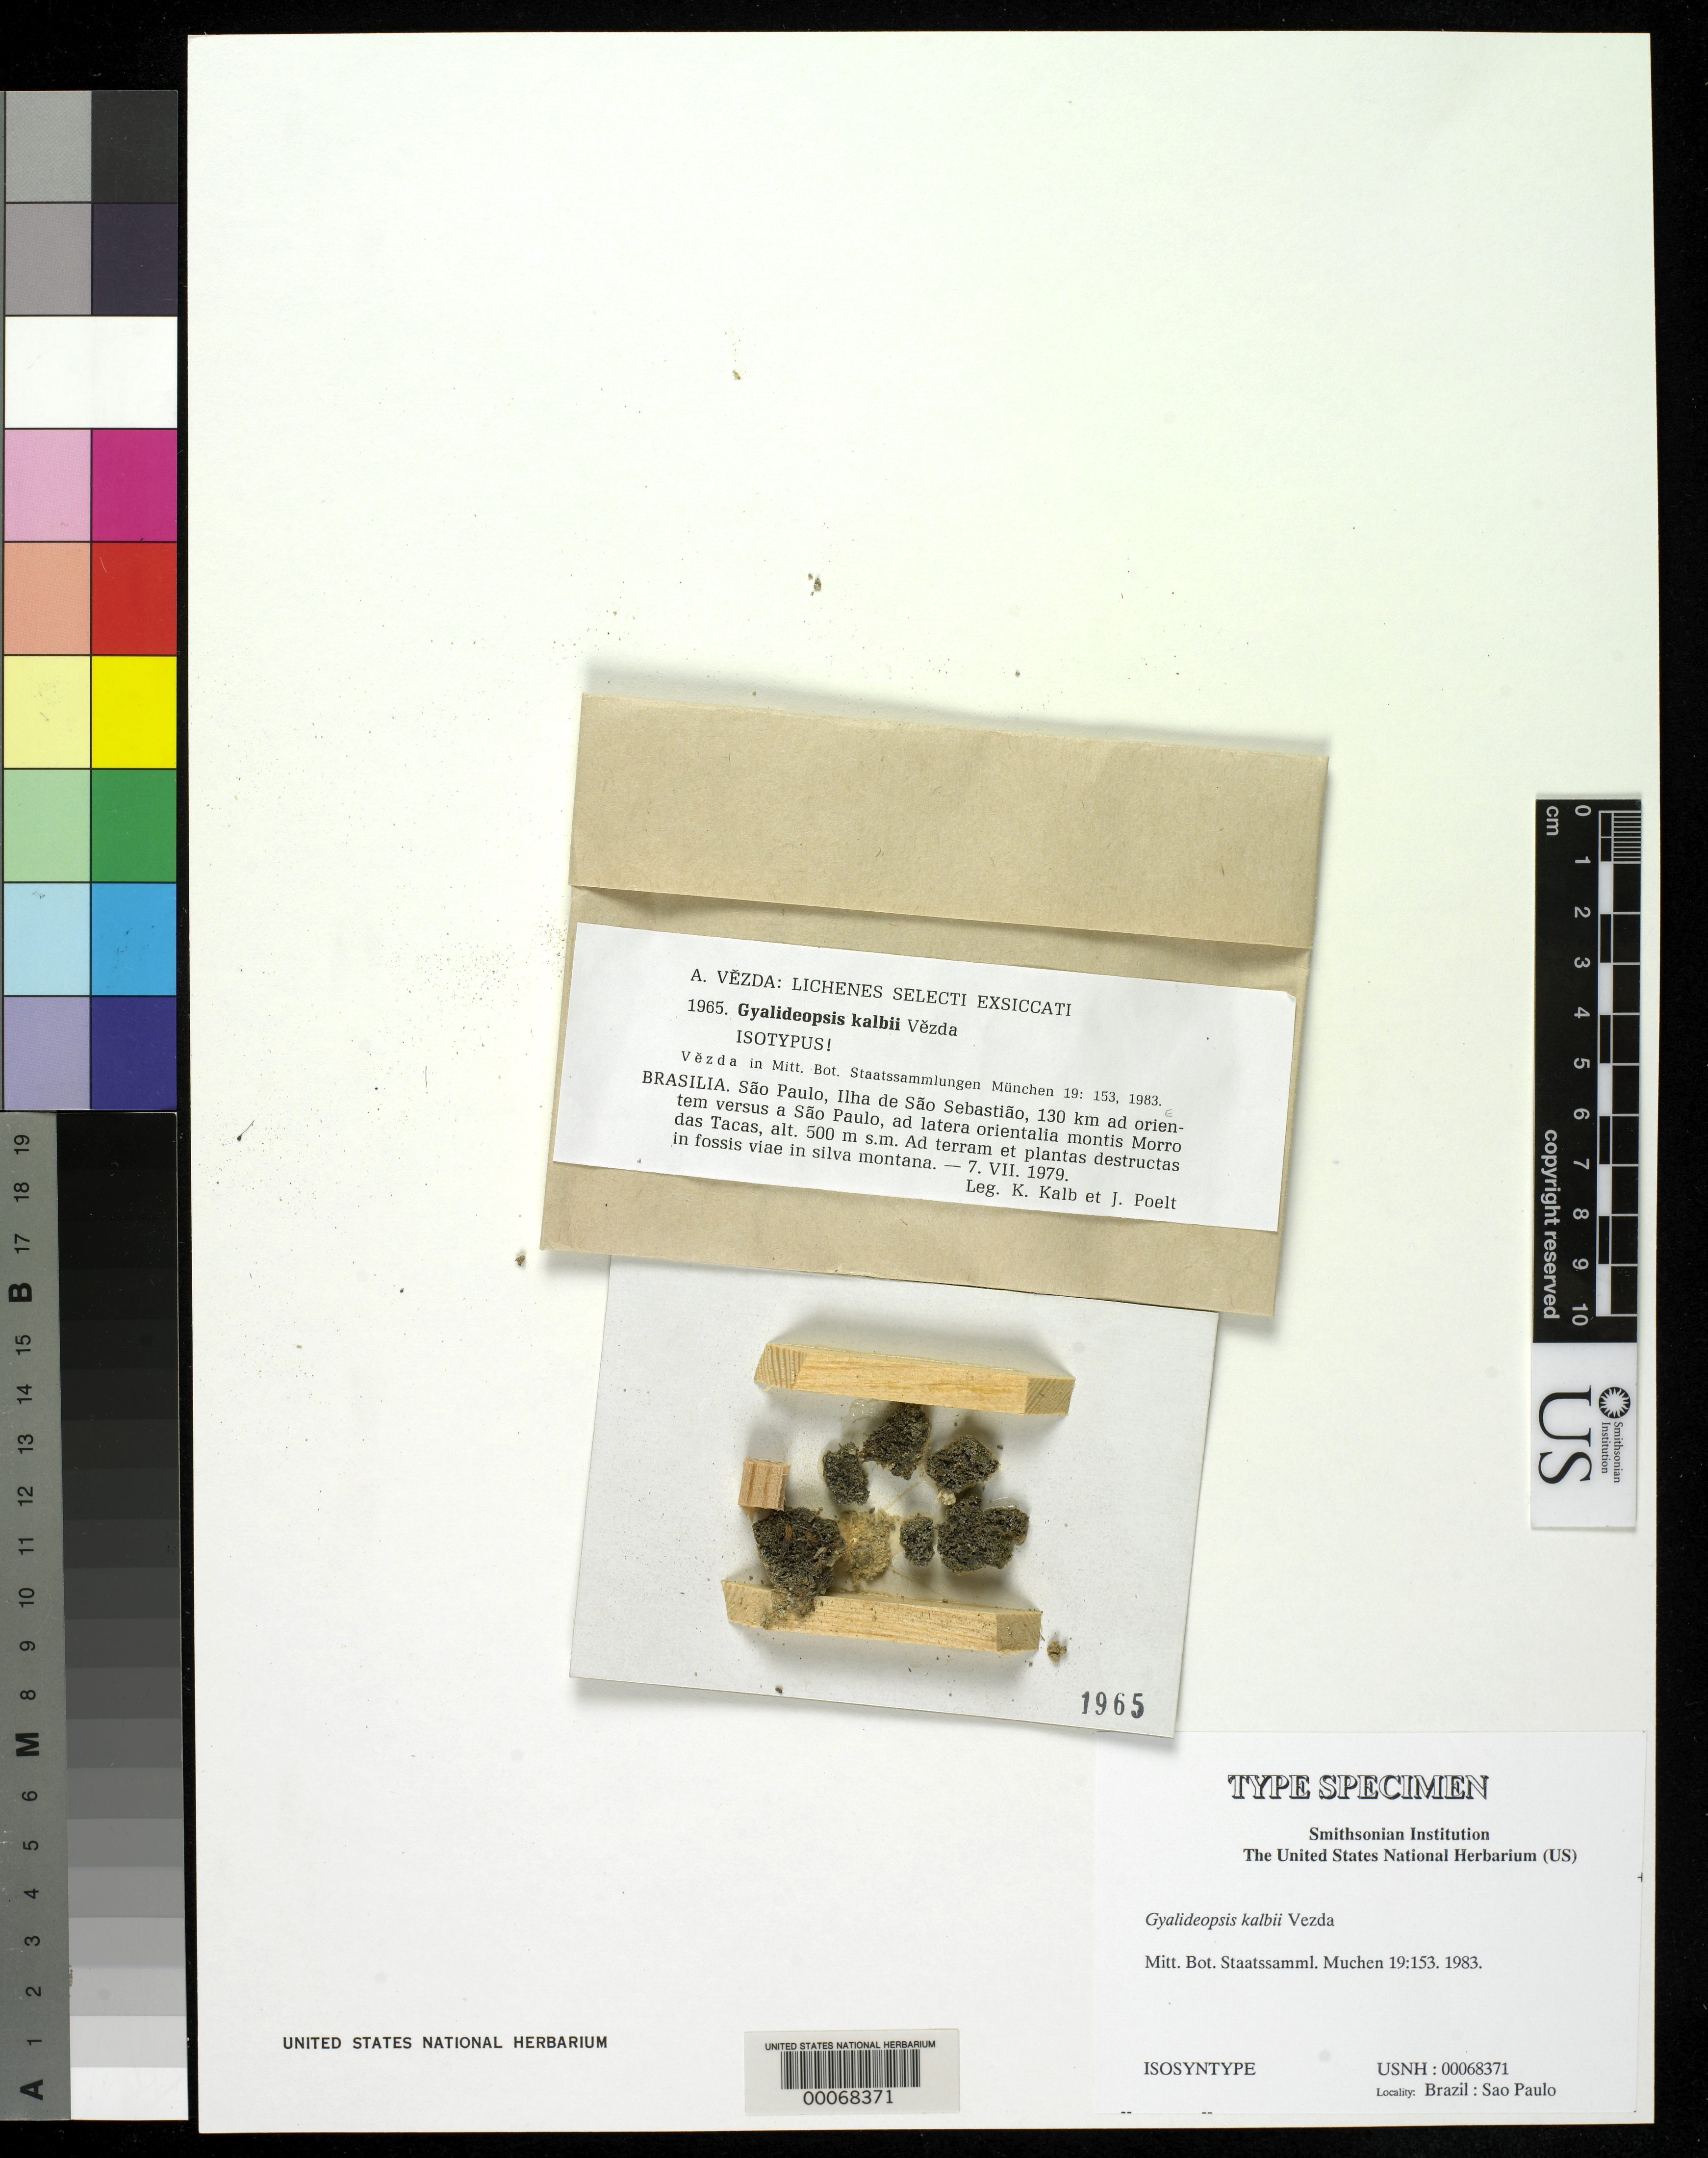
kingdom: Fungi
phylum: Ascomycota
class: Lecanoromycetes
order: Ostropales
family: Gomphillaceae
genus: Gyalideopsis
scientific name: Gyalideopsis kalbii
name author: Vezda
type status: Isosyntype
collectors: K. Kalb & J. Poelt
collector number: Vezda Sel. Exsic. 1965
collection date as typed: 07 Jul 1979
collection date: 1979-07-07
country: Brazil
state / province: São Paulo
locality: Ilha Sao Sebastiao, 130 km E of Sao Paulo, E slope of Morro das Tacas.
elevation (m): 500